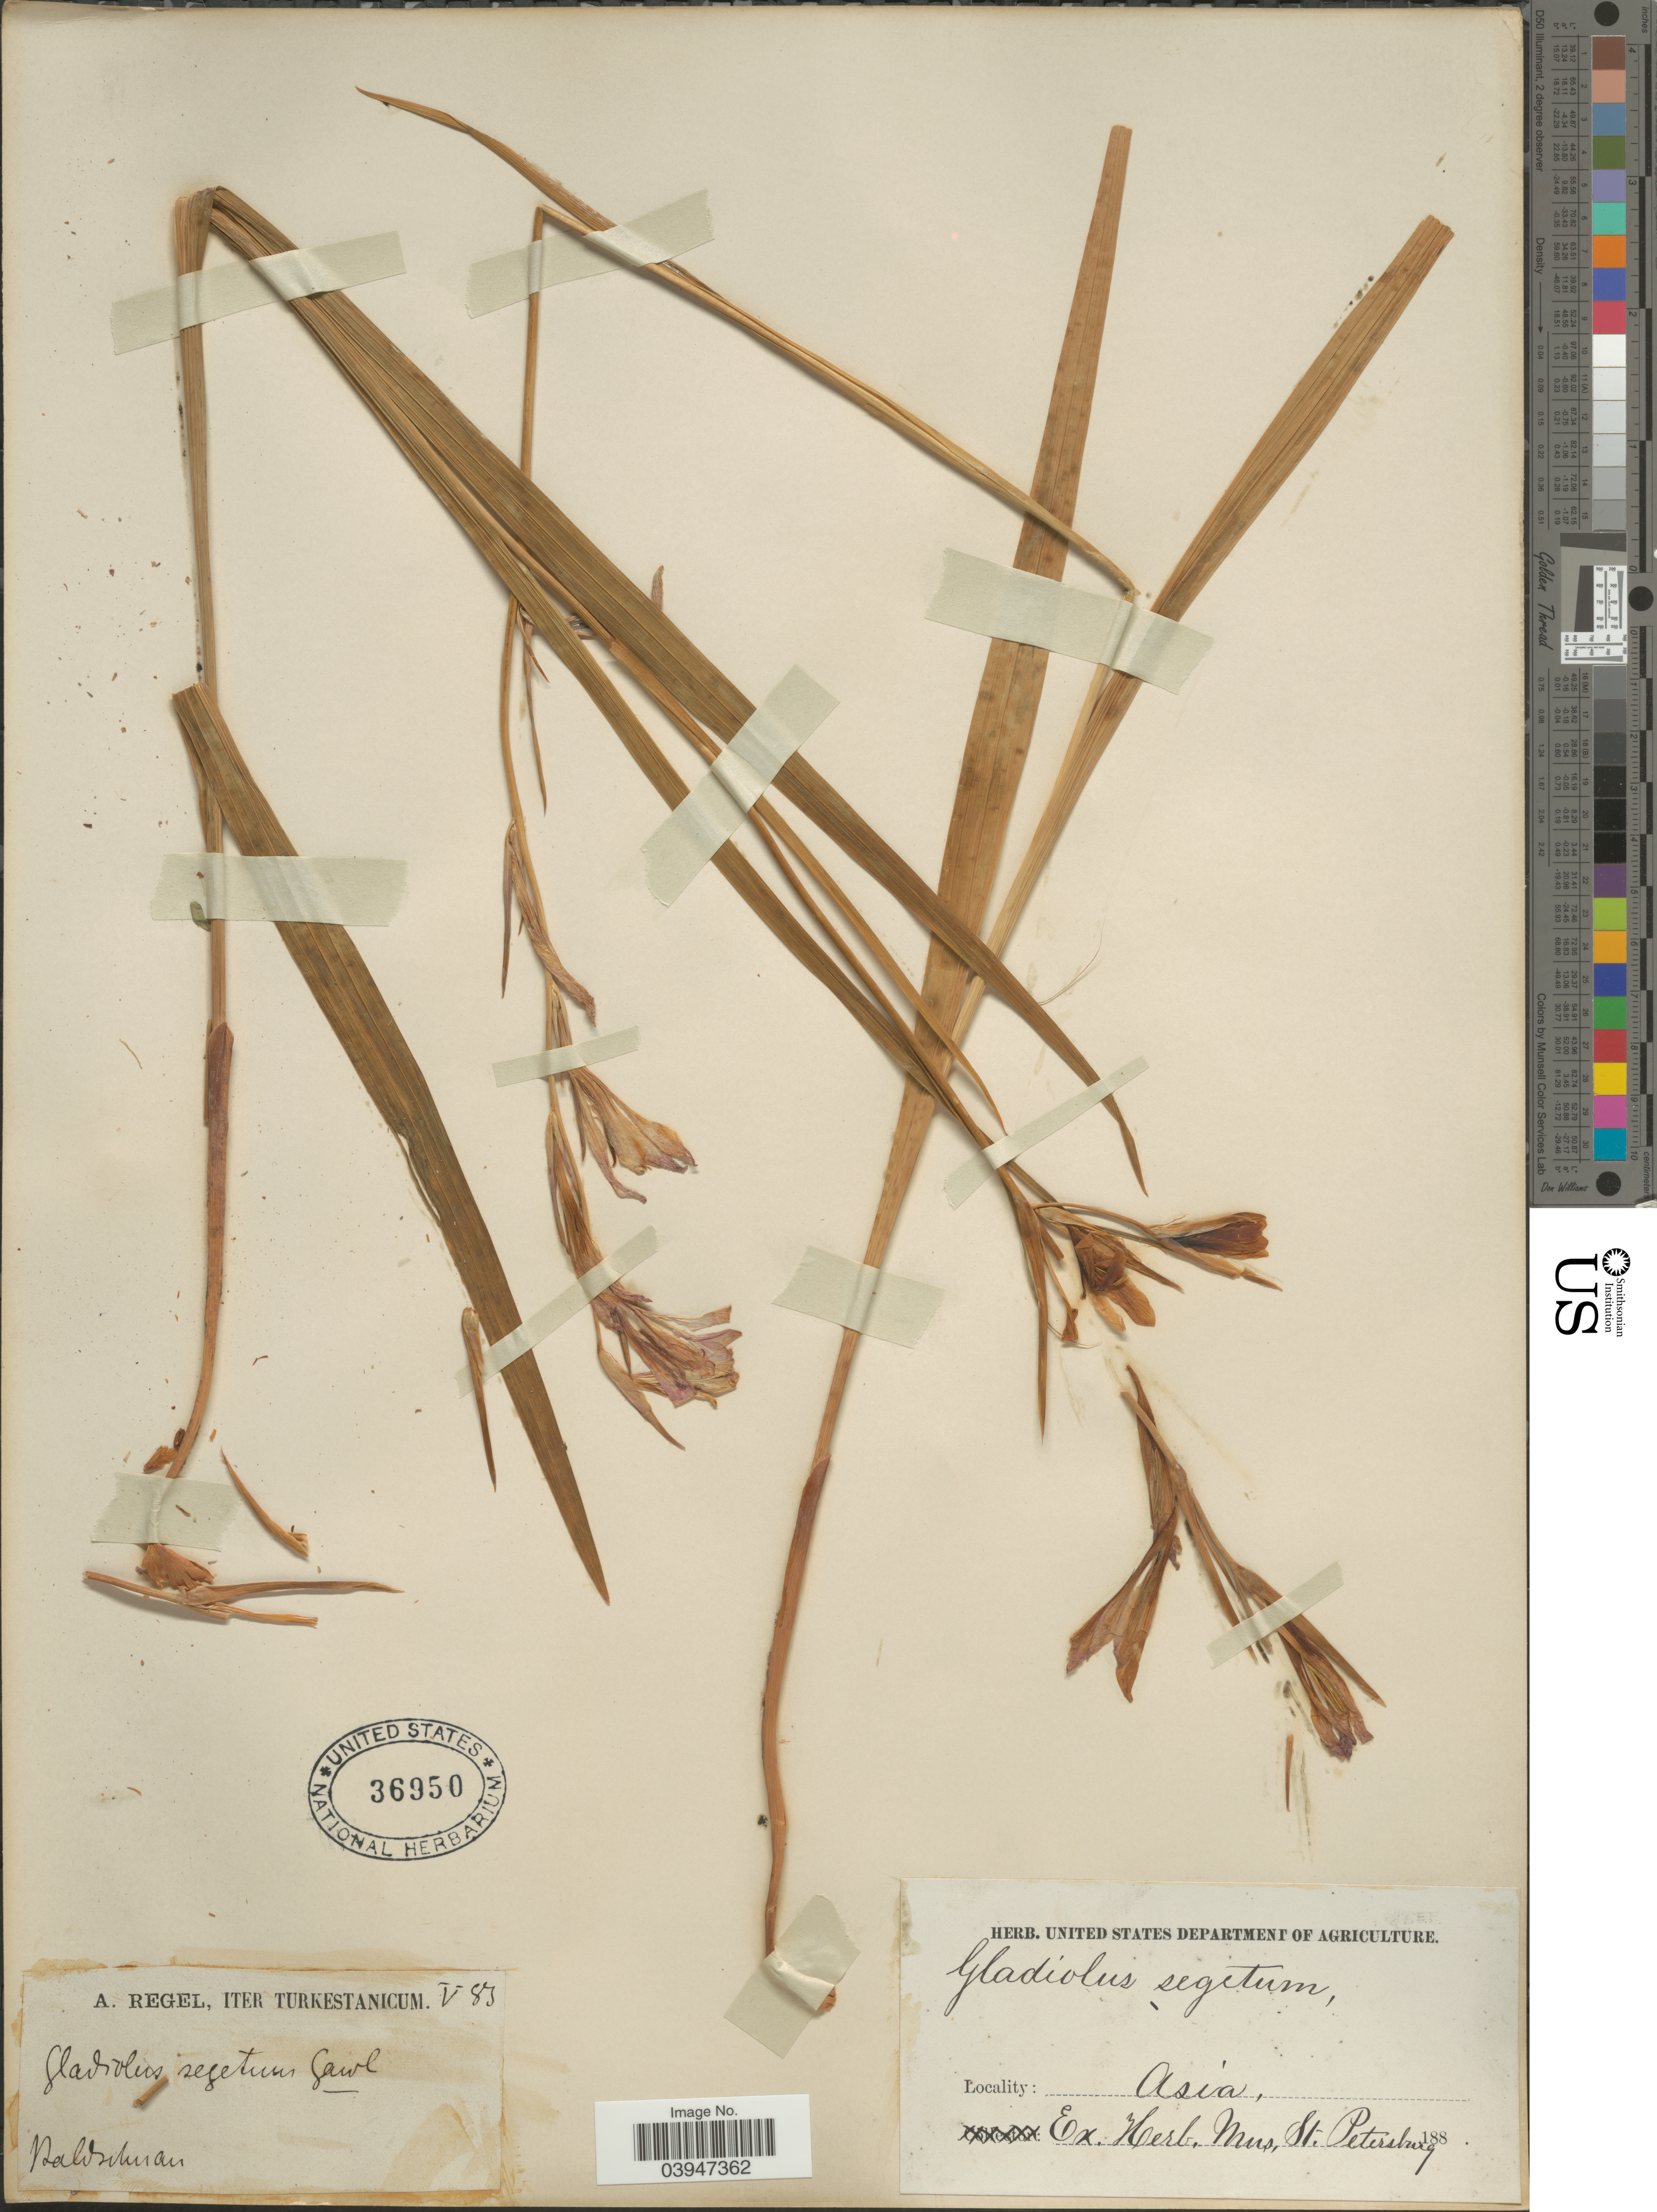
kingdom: Plantae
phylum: Tracheophyta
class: Liliopsida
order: Asparagales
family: Iridaceae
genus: Gladiolus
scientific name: Gladiolus italicus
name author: Mill.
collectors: A. Regel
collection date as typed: Transcribed d/m/y: /5/83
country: Uzbekistan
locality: Turkestanicum. Baldschuan.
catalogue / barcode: US 36950